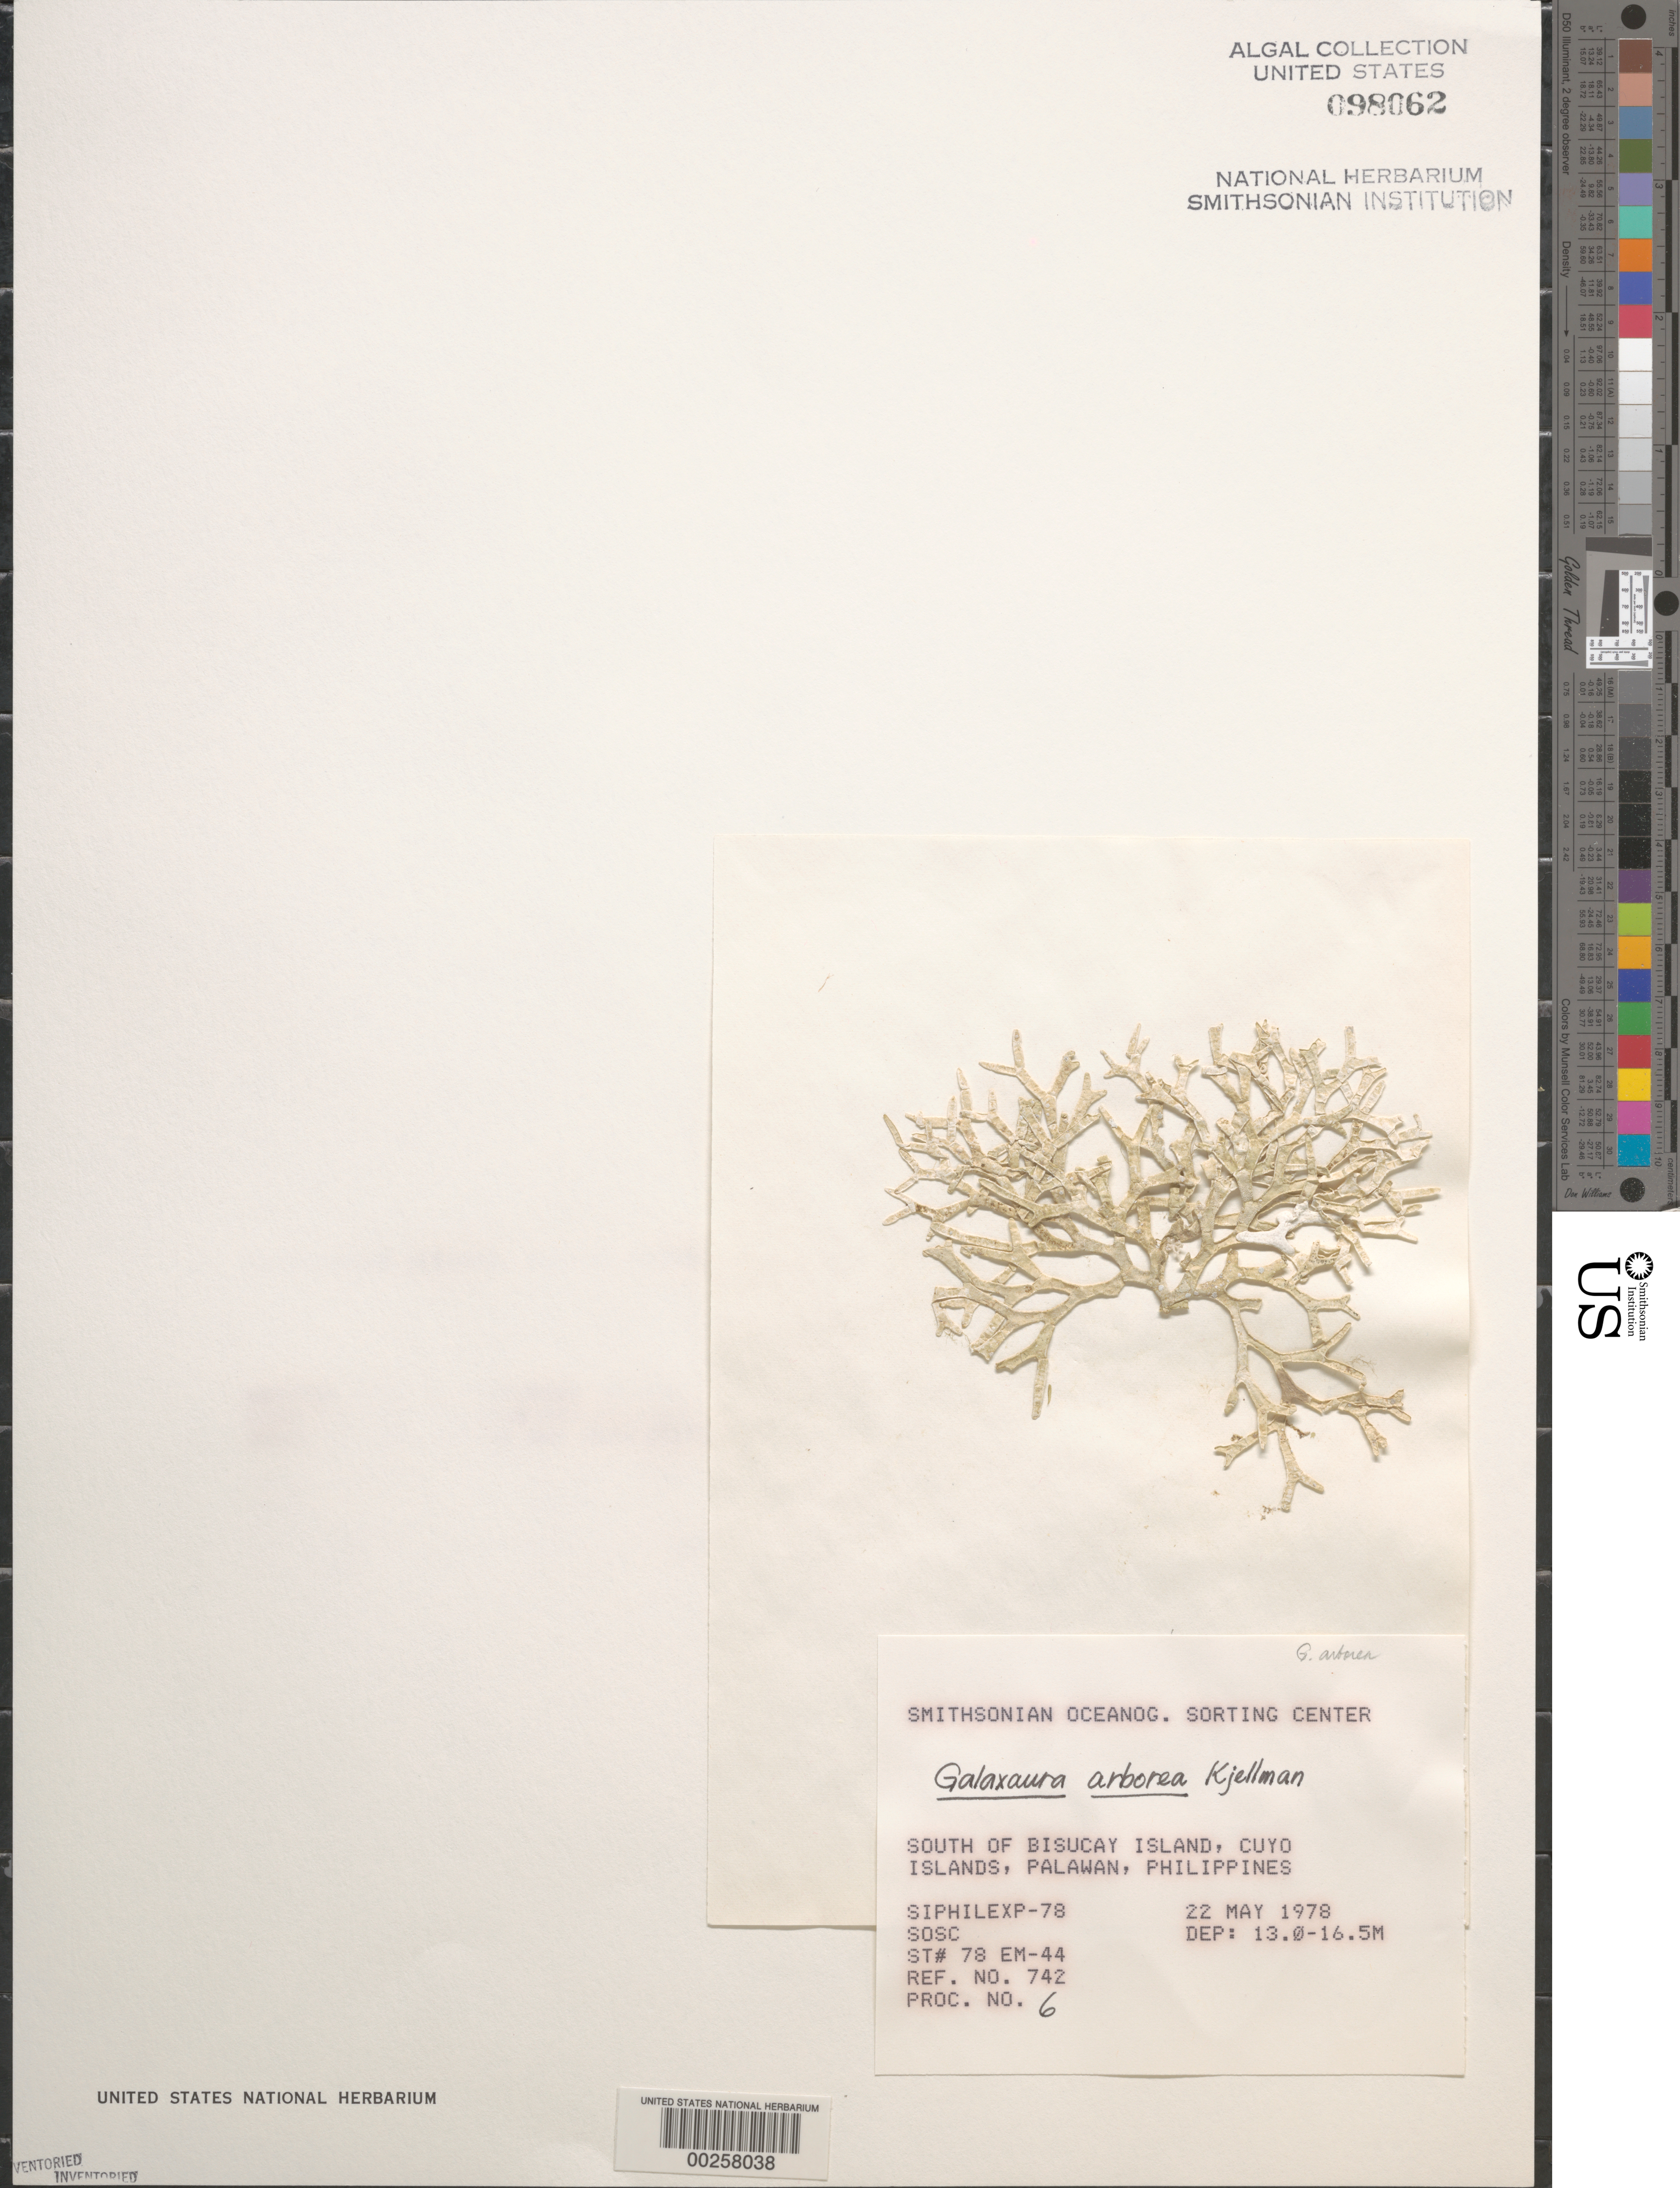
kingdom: Plantae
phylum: Rhodophyta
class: Florideophyceae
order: Nemaliales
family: Galaxauraceae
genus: Dichotomaria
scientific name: Dichotomaria spathulata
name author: (Kjellm.) A. Kurihara & Huisman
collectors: SOSC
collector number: Station 78 Em-44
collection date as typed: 22 May 1978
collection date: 1978-05-22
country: Philippines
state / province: Mimaropa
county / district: Palawan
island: Bisucay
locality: South of Bisucay Island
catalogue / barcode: US 98062